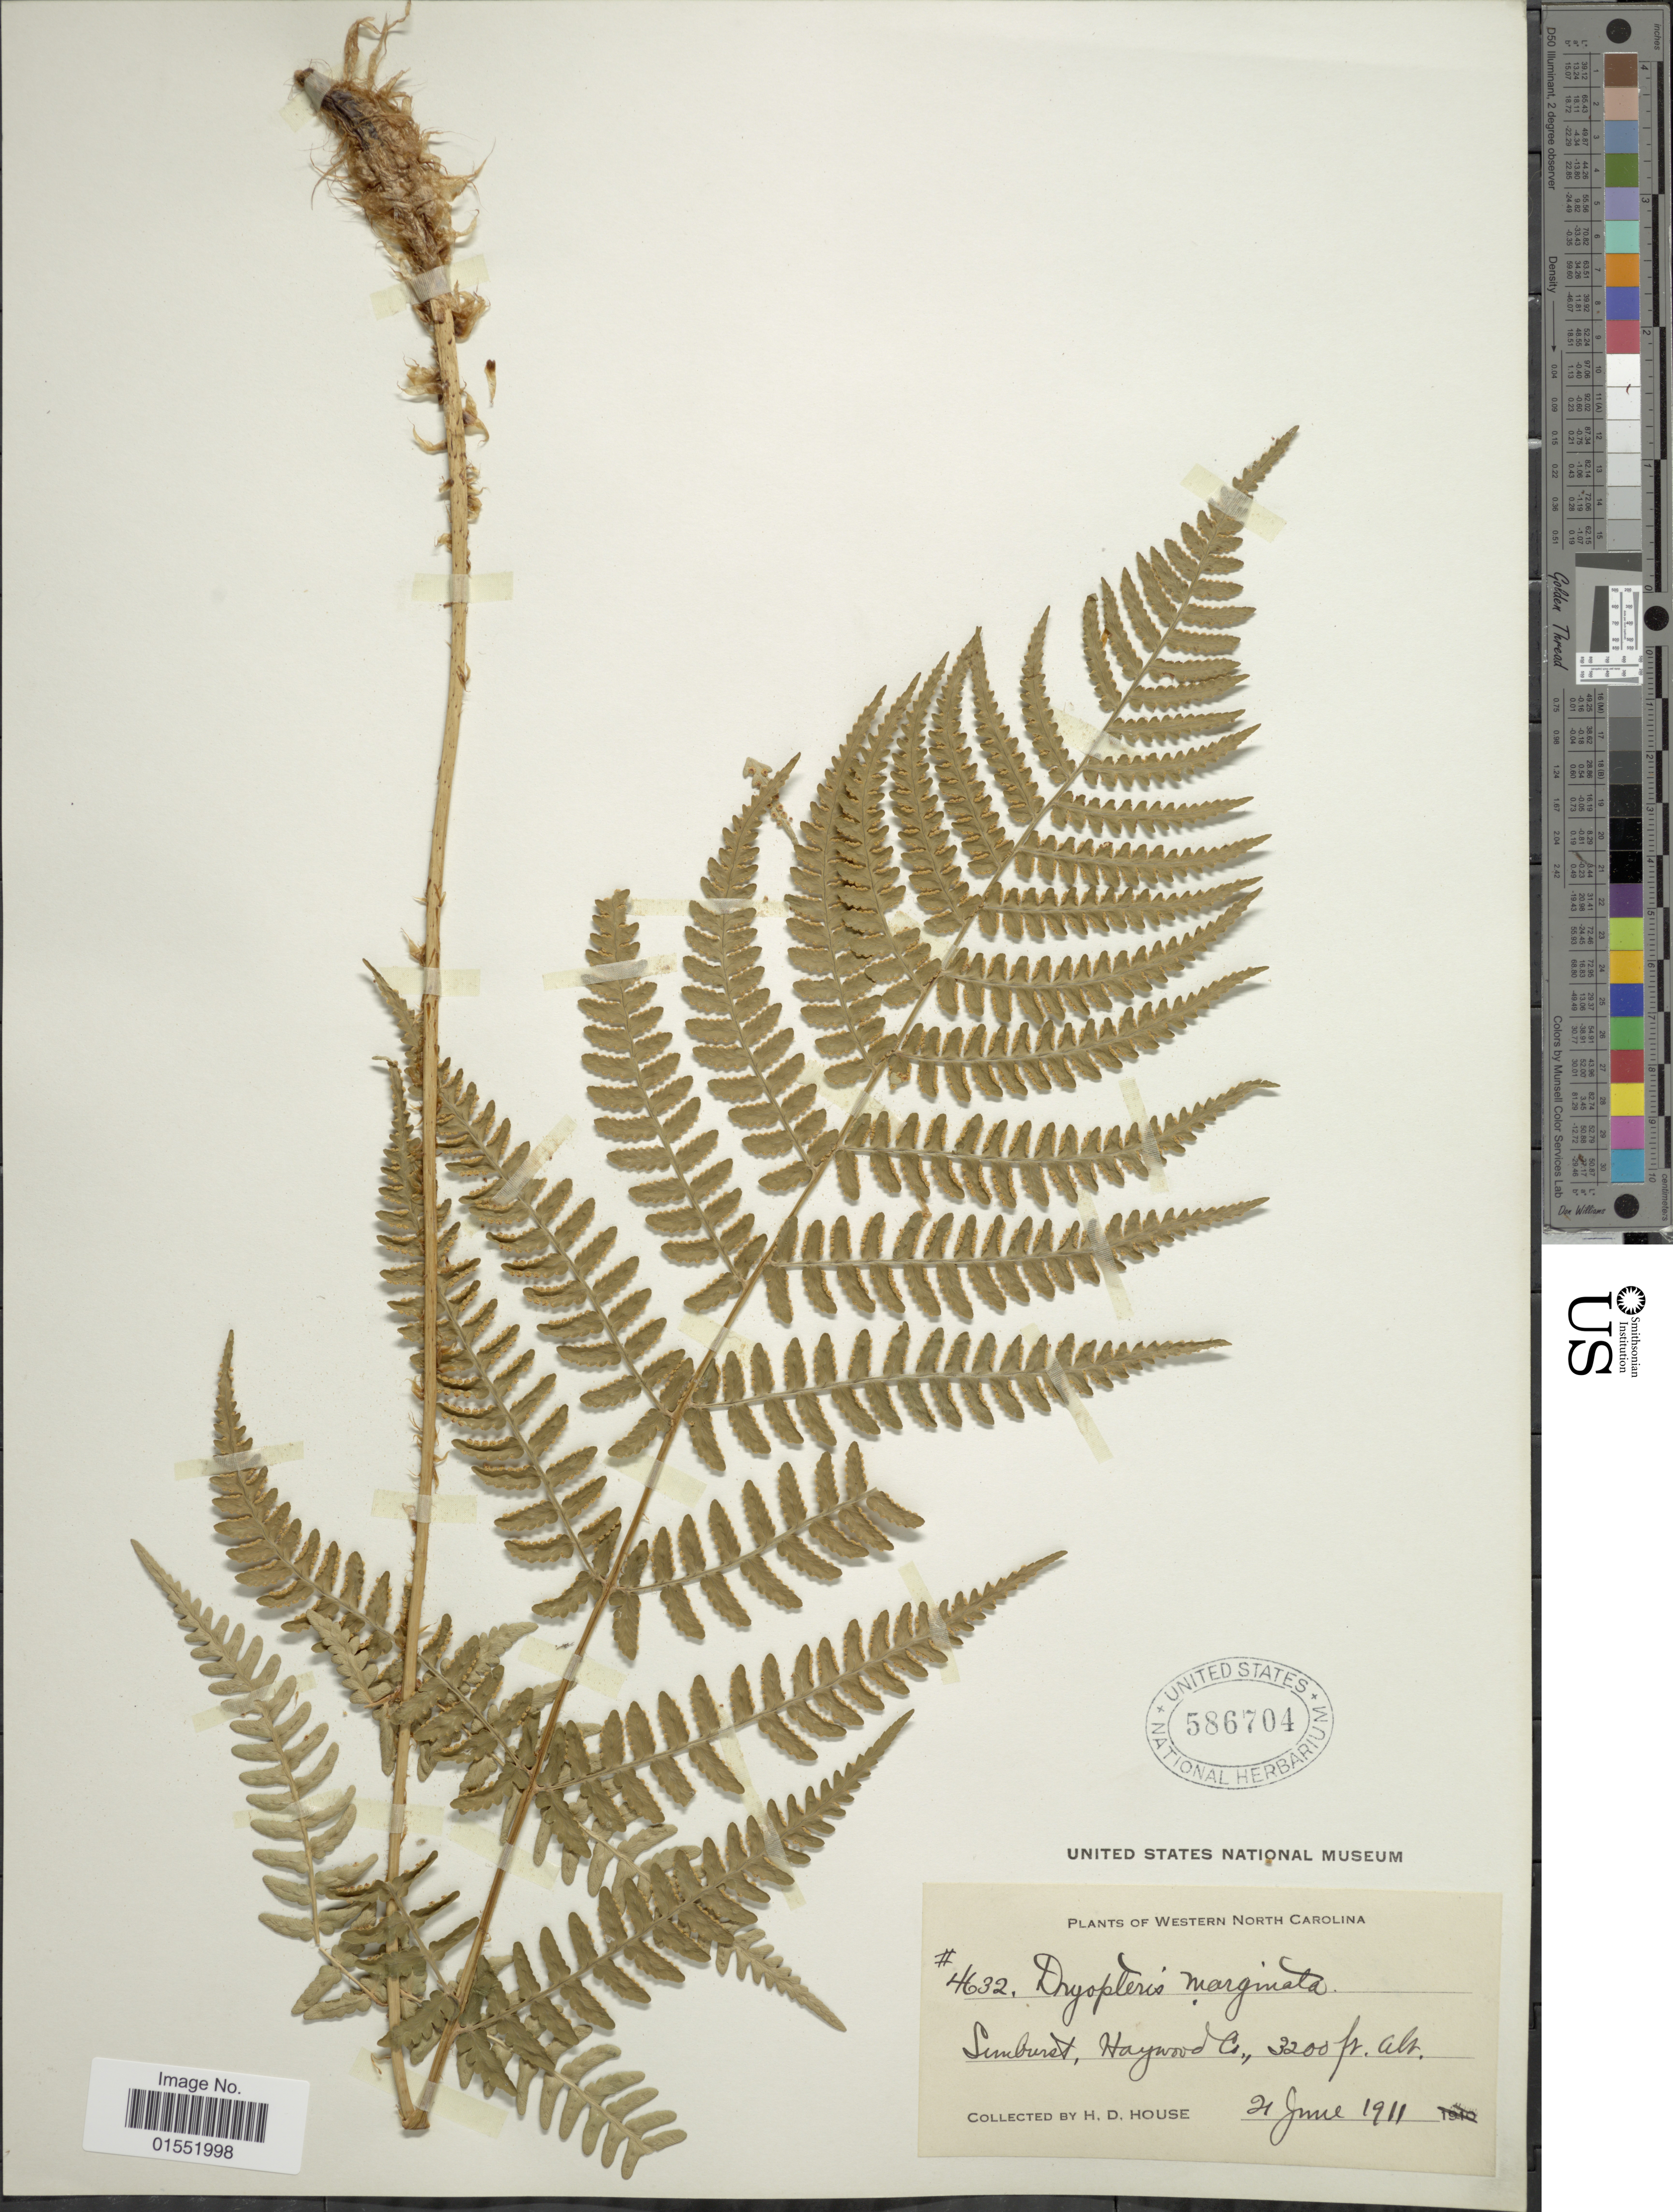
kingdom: Plantae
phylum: Tracheophyta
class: Polypodiopsida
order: Polypodiales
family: Dryopteridaceae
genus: Dryopteris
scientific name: Dryopteris marginalis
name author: (L.) A. Gray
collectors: H. D. House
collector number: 4632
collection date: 1911-06-21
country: United States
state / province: North Carolina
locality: Western North Carolina. Sunburst, Haywood Co.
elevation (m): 975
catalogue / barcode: US 586704